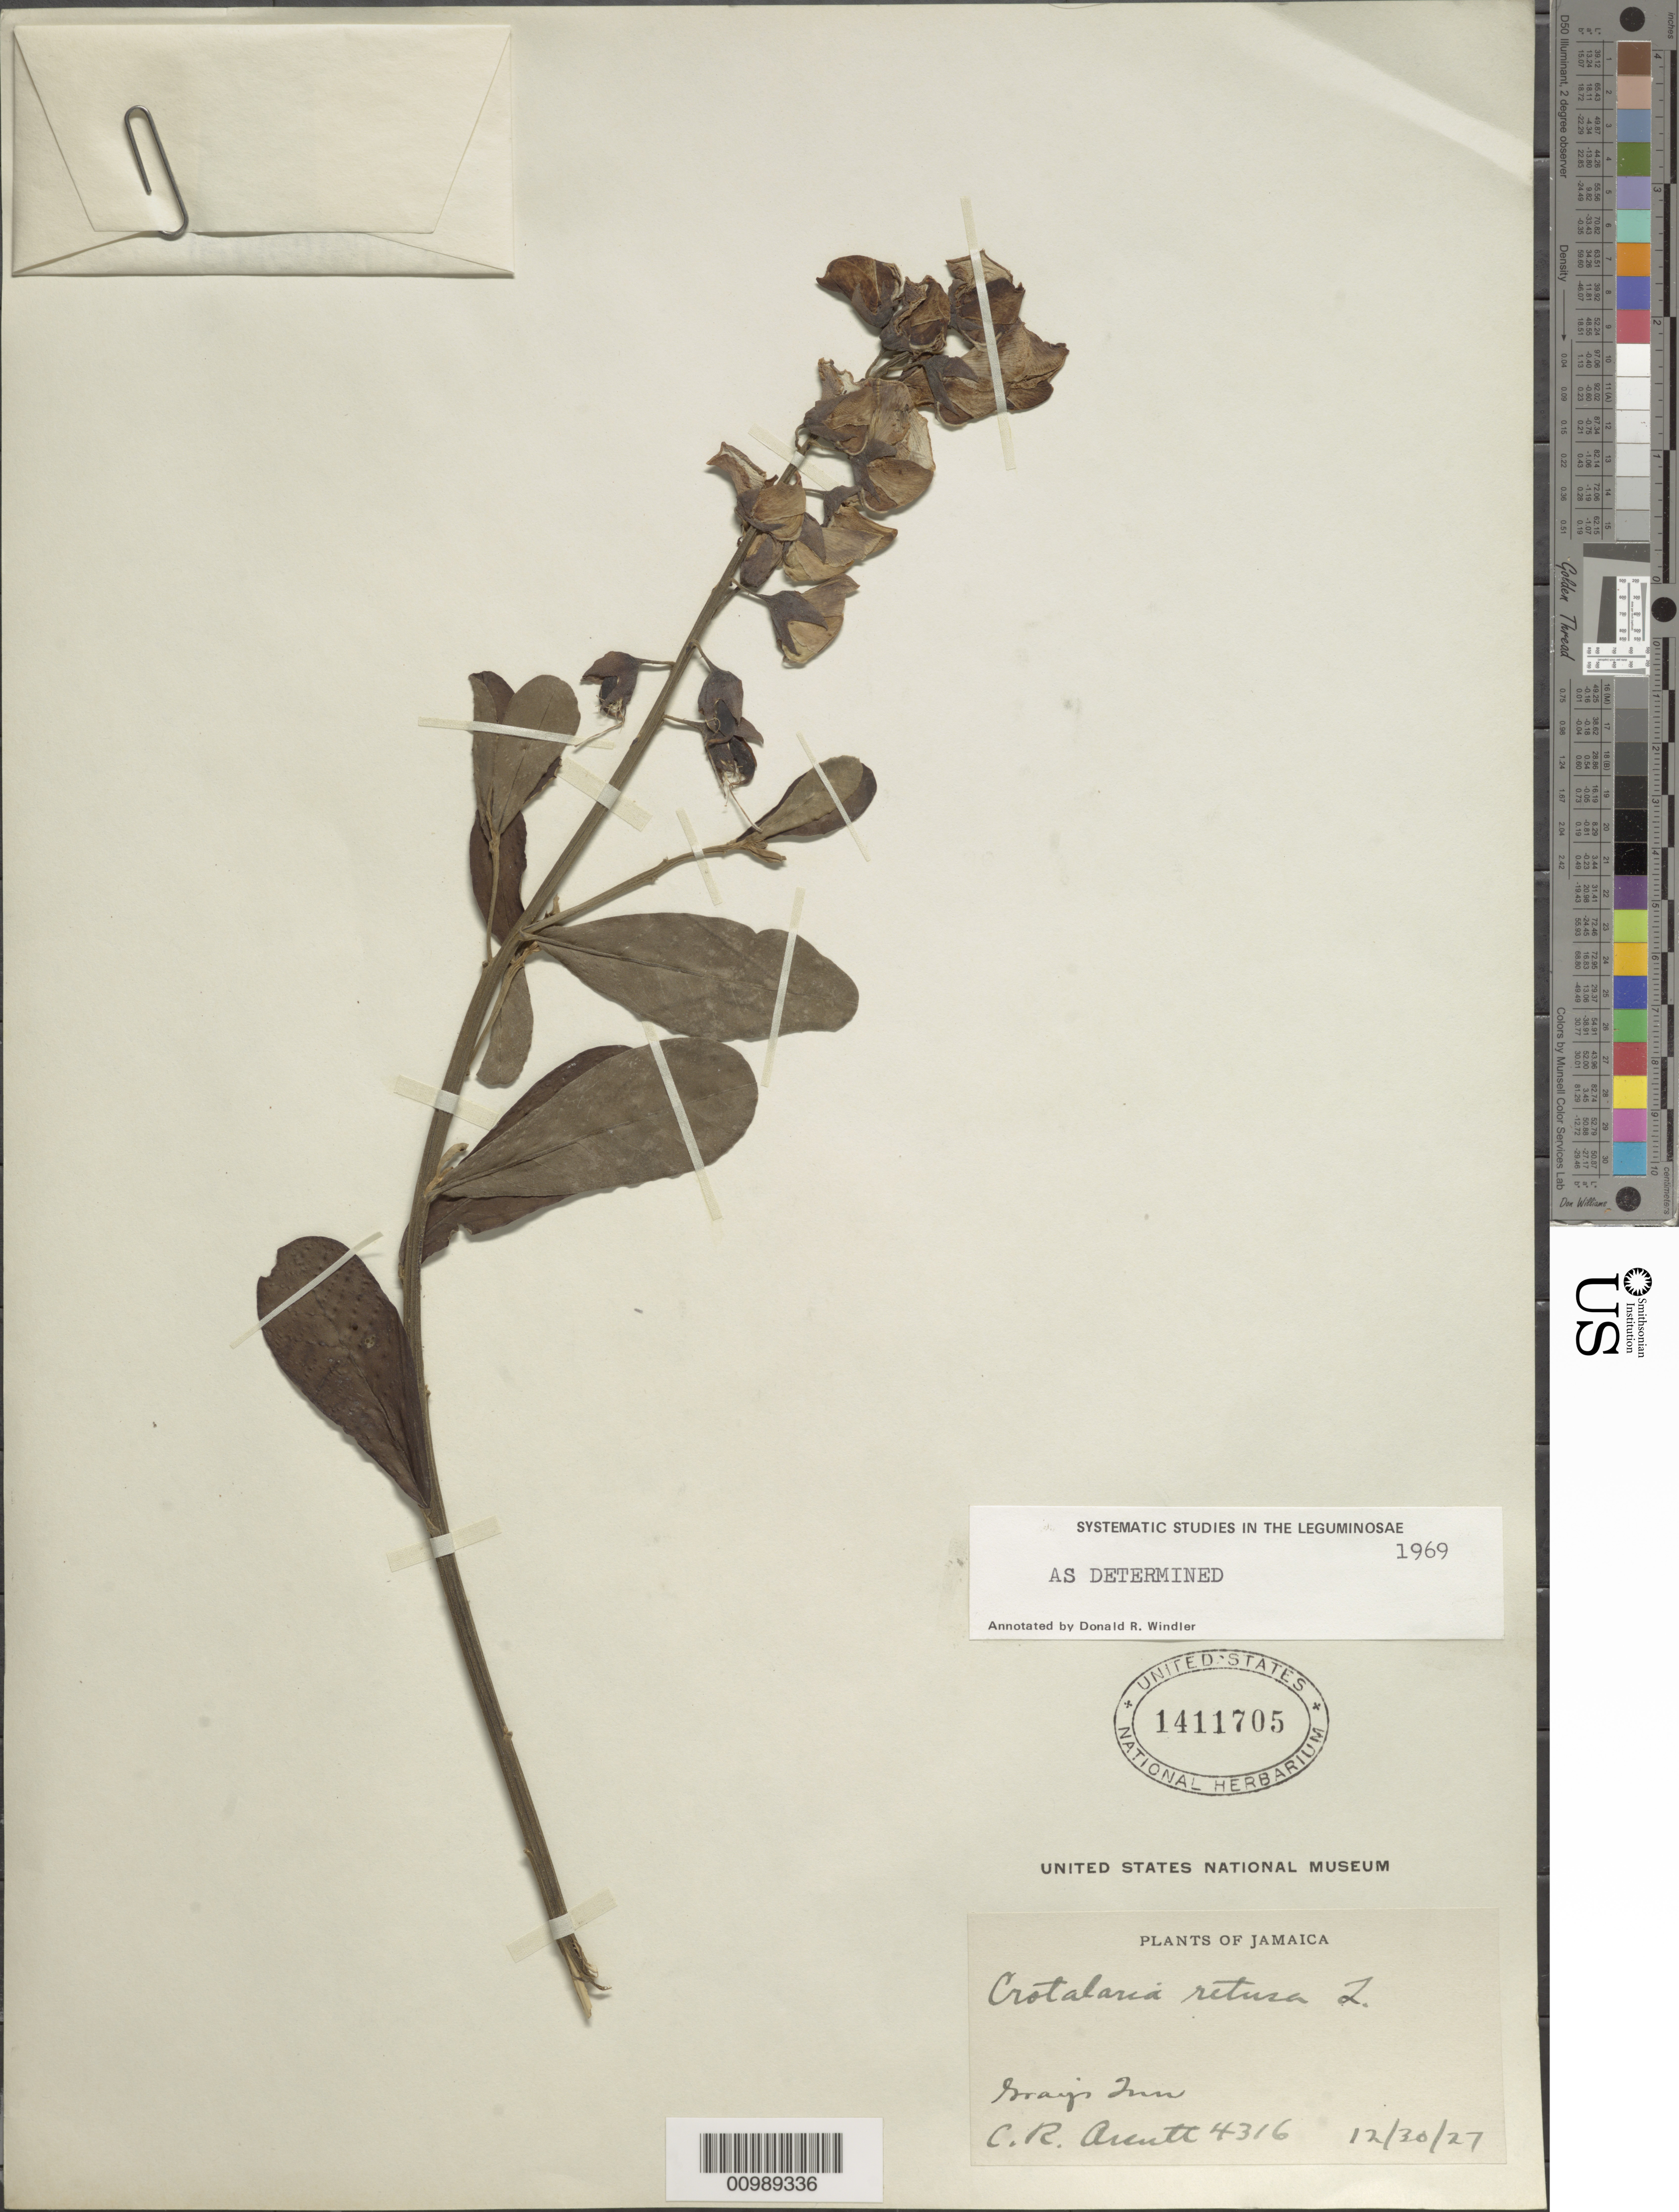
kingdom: Plantae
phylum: Tracheophyta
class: Magnoliopsida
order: Fabales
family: Fabaceae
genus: Crotalaria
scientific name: Crotalaria retusa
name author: L.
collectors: C. Arcutt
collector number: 4316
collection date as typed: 30 Dec 1927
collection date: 1927-12-30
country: Jamaica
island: Jamaica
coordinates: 0 N, 0 E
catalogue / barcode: US 1411705